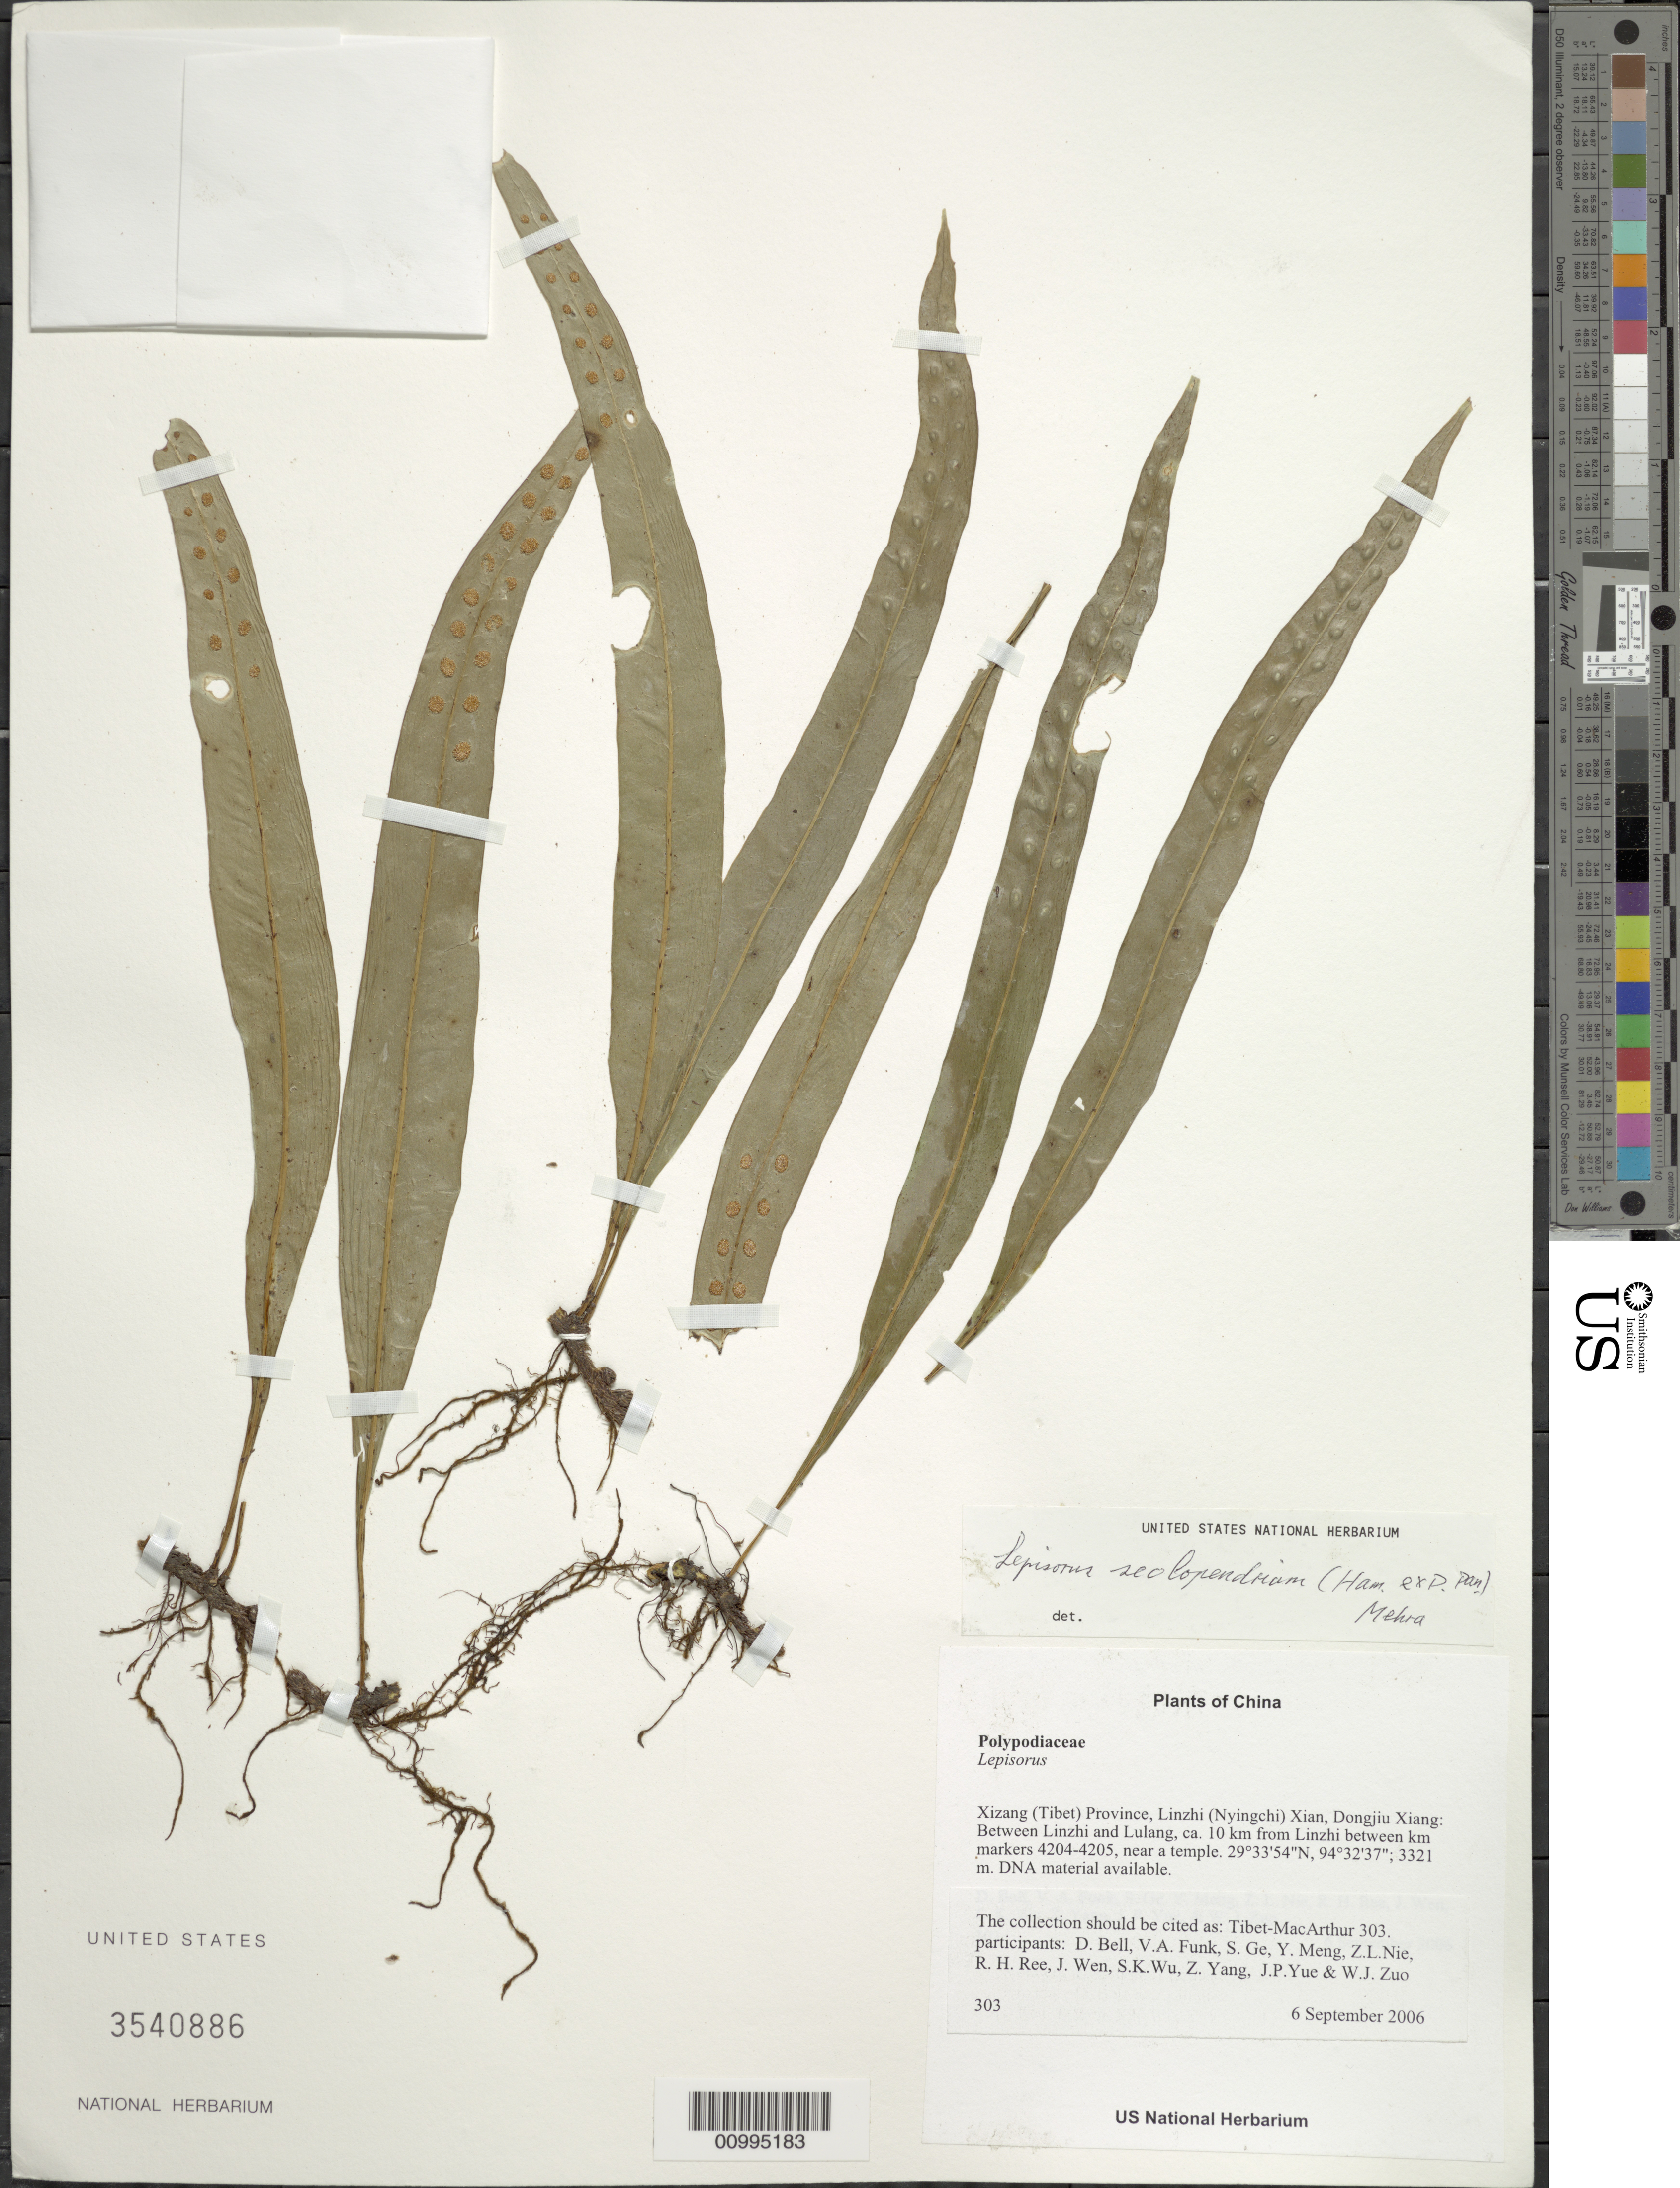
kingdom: Plantae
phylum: Tracheophyta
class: Polypodiopsida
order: Polypodiales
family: Polypodiaceae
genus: Lepisorus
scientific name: Lepisorus scolopendrium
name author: (Buch.-Ham. ex D. Don) Mehra & Bir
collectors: Tibet-MacArthur, D. A. Bell, V. Funk, S. Ge, Y. Meng, Z. Nie, R. Ree, J. Wen, S. K. Wu, Z. Yang, J. Yue & W. Zuo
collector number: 303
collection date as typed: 06 Sep 2006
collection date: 2006-09-06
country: China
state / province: Xizang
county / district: Linzhi (Nyingchi) Xian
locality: Dongjiu Xiang. Between Linzhi and Lulang, ca. 10 km from Linzhi between km markers 4204-4205, near a temple.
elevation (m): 3321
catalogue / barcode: US 3540886